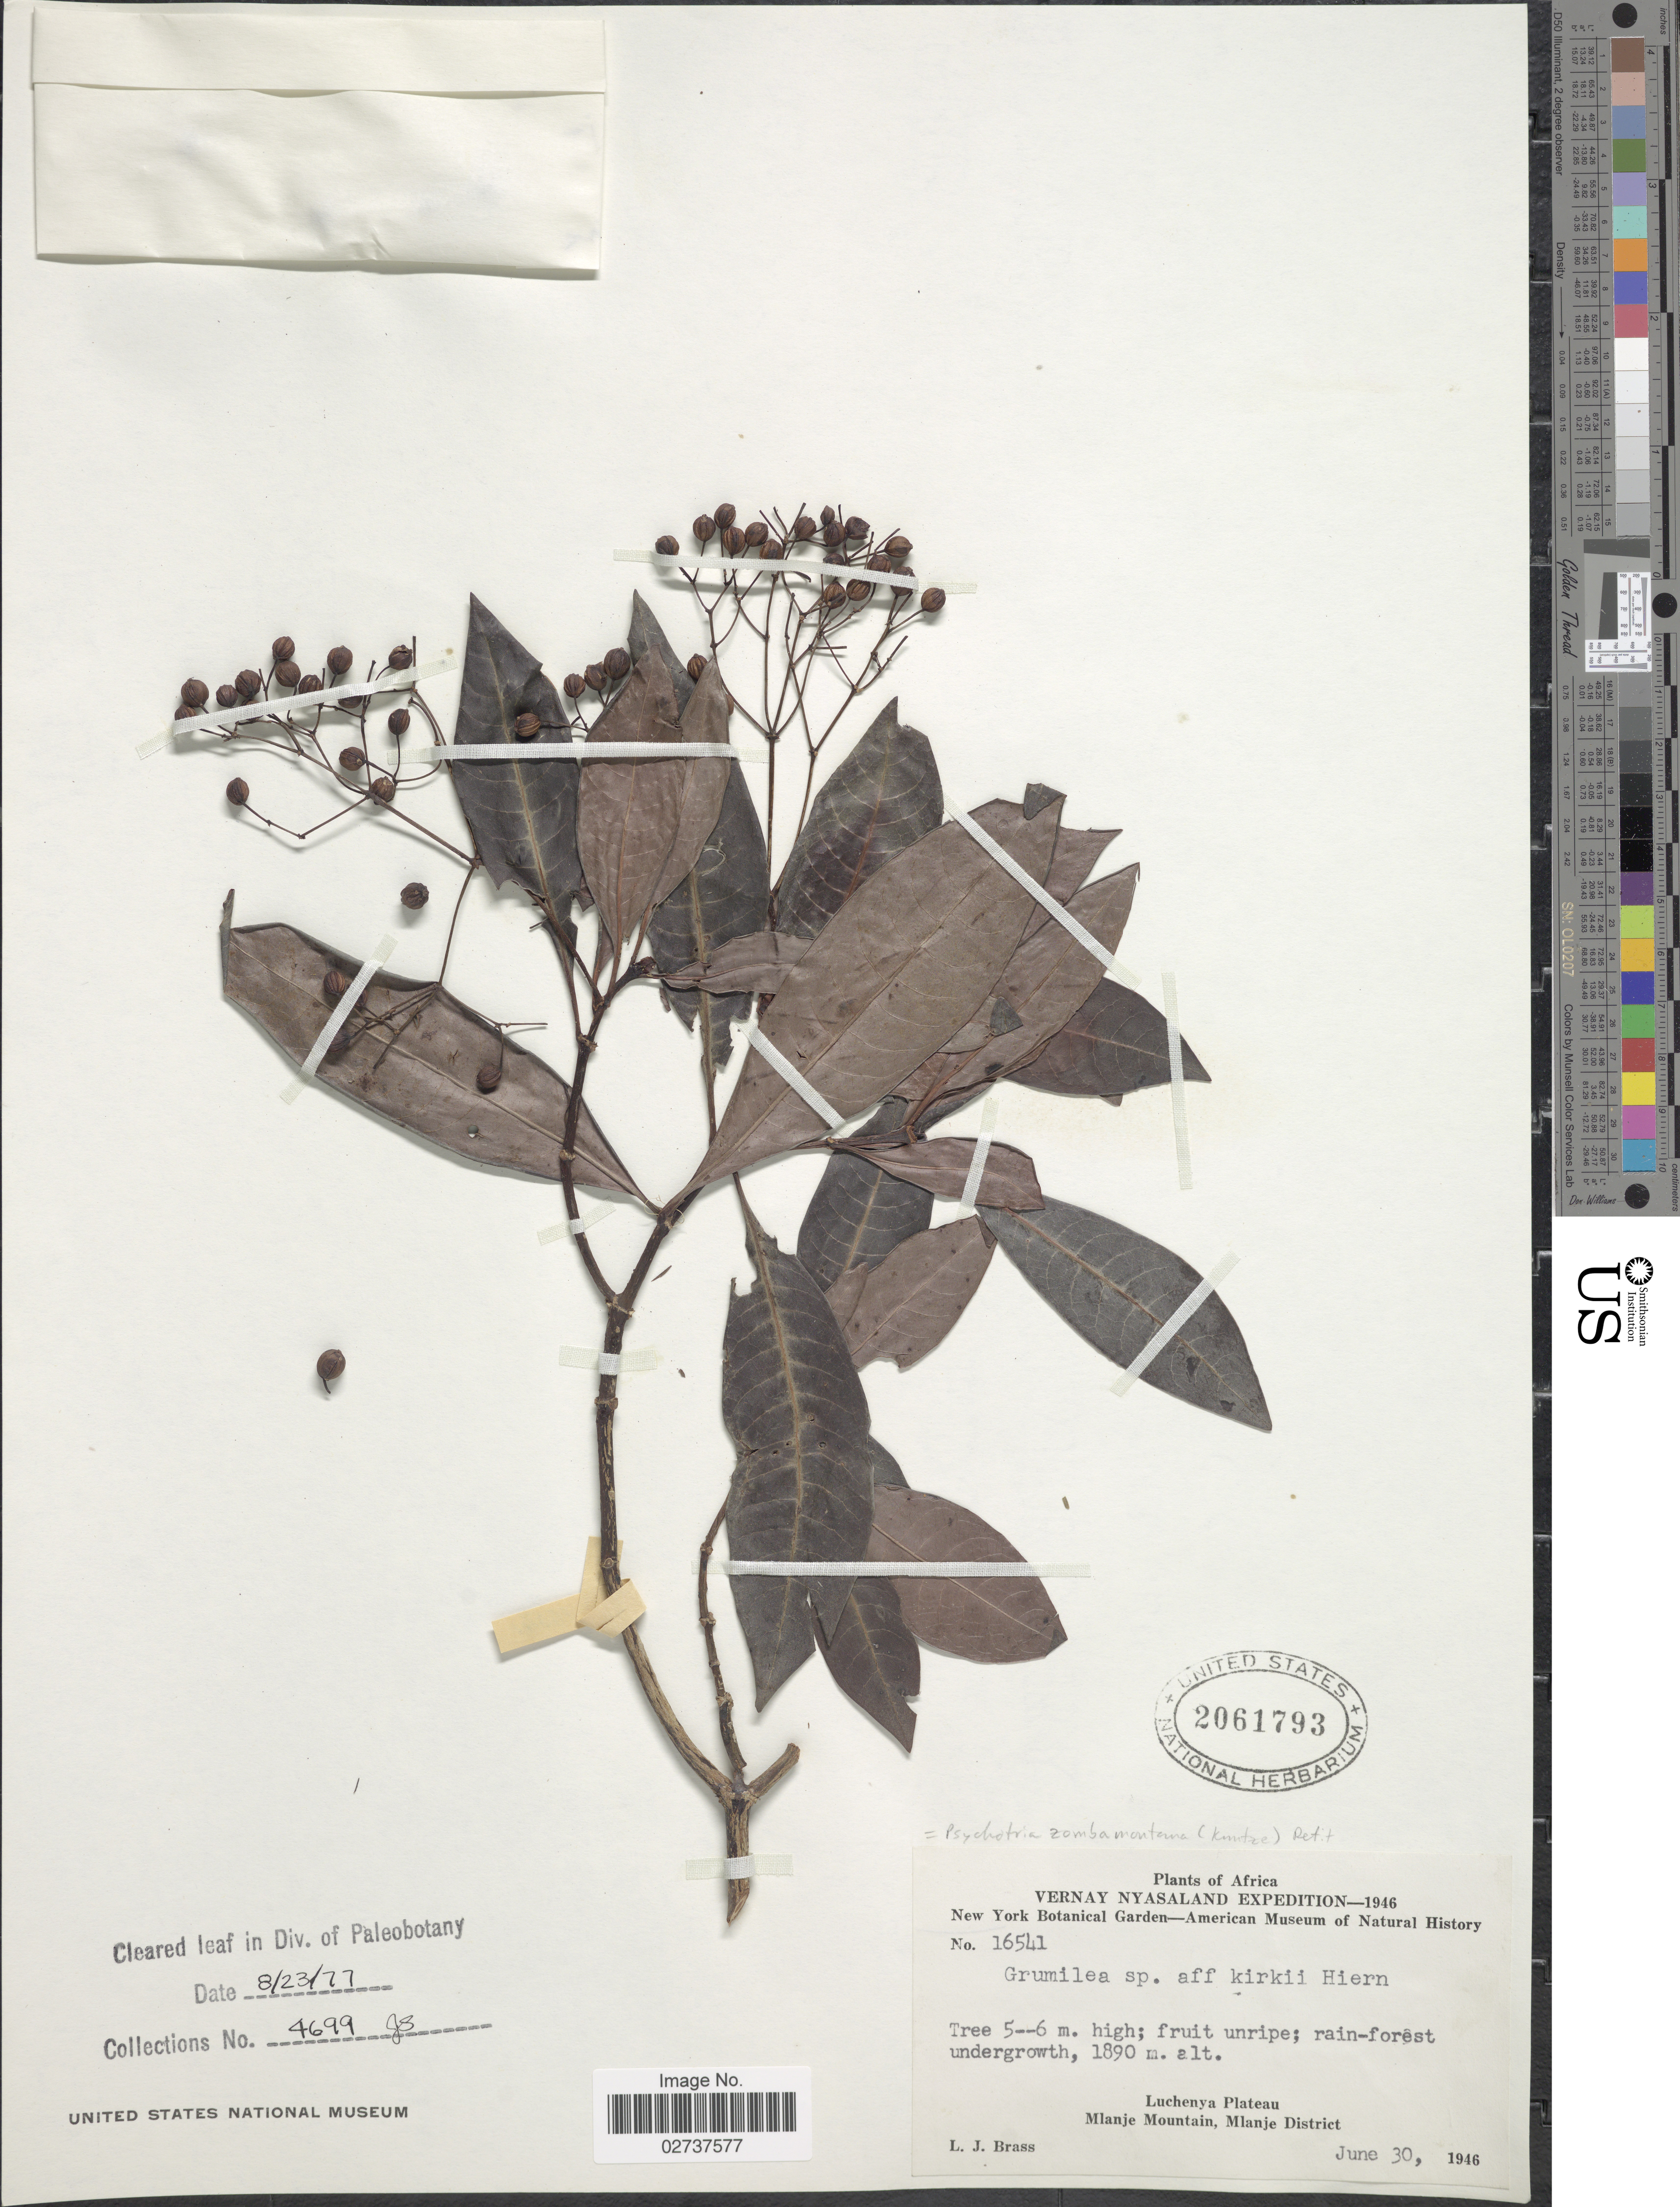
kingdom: Plantae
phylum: Tracheophyta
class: Magnoliopsida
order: Gentianales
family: Rubiaceae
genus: Psychotria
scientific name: Psychotria zombamontana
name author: (Kuntze) E.M.A. Petit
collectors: L. J. Brass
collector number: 16541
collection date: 1946-06-30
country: Malawi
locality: Vernay Nyasaland, Luchenya Plateau, Mlanje Mountain, Mlanje District.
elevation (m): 1890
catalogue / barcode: US 2061793